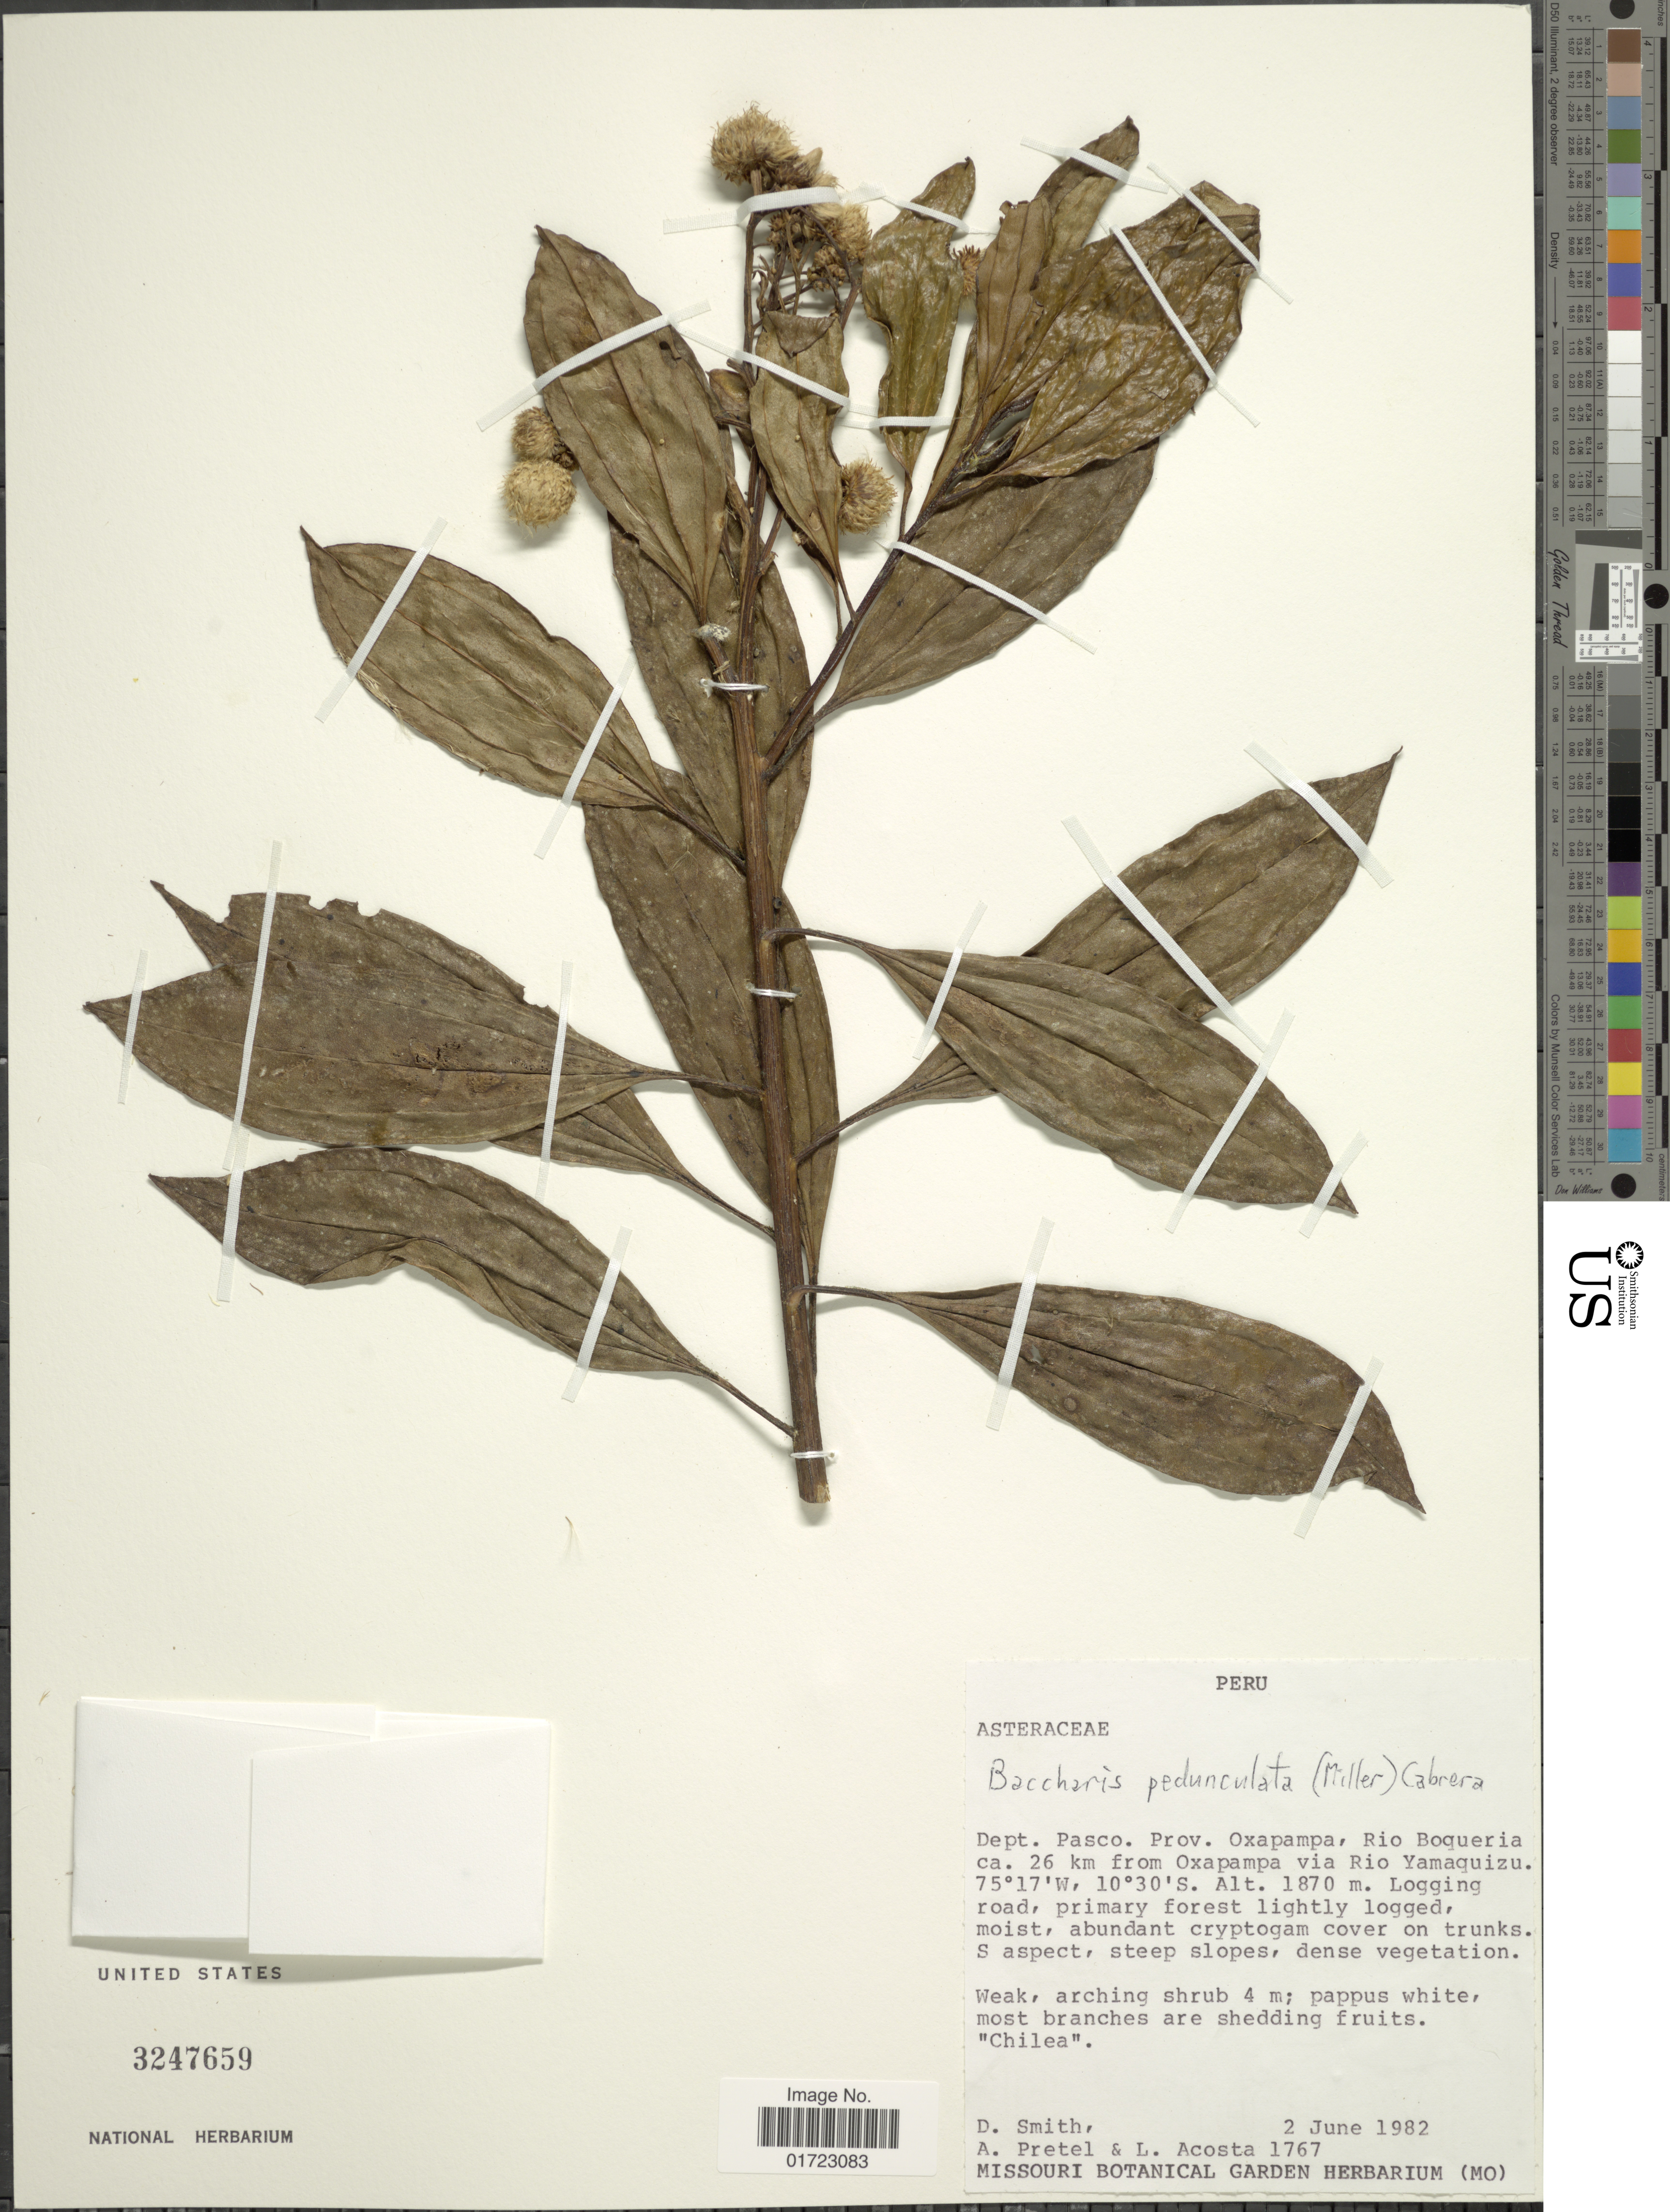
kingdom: Plantae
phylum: Tracheophyta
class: Magnoliopsida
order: Asterales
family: Asteraceae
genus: Baccharis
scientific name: Baccharis pedunculata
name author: (Mill.) Cabrera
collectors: D. Smith, A. Pretel & L. Acosta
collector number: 1767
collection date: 1982-06-02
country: Peru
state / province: Pasco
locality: Prov. Oxampa, Rio Boquieria ca. 26 km from Oxapampa via Rio Yamaquizu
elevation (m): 1870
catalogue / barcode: US 3247659